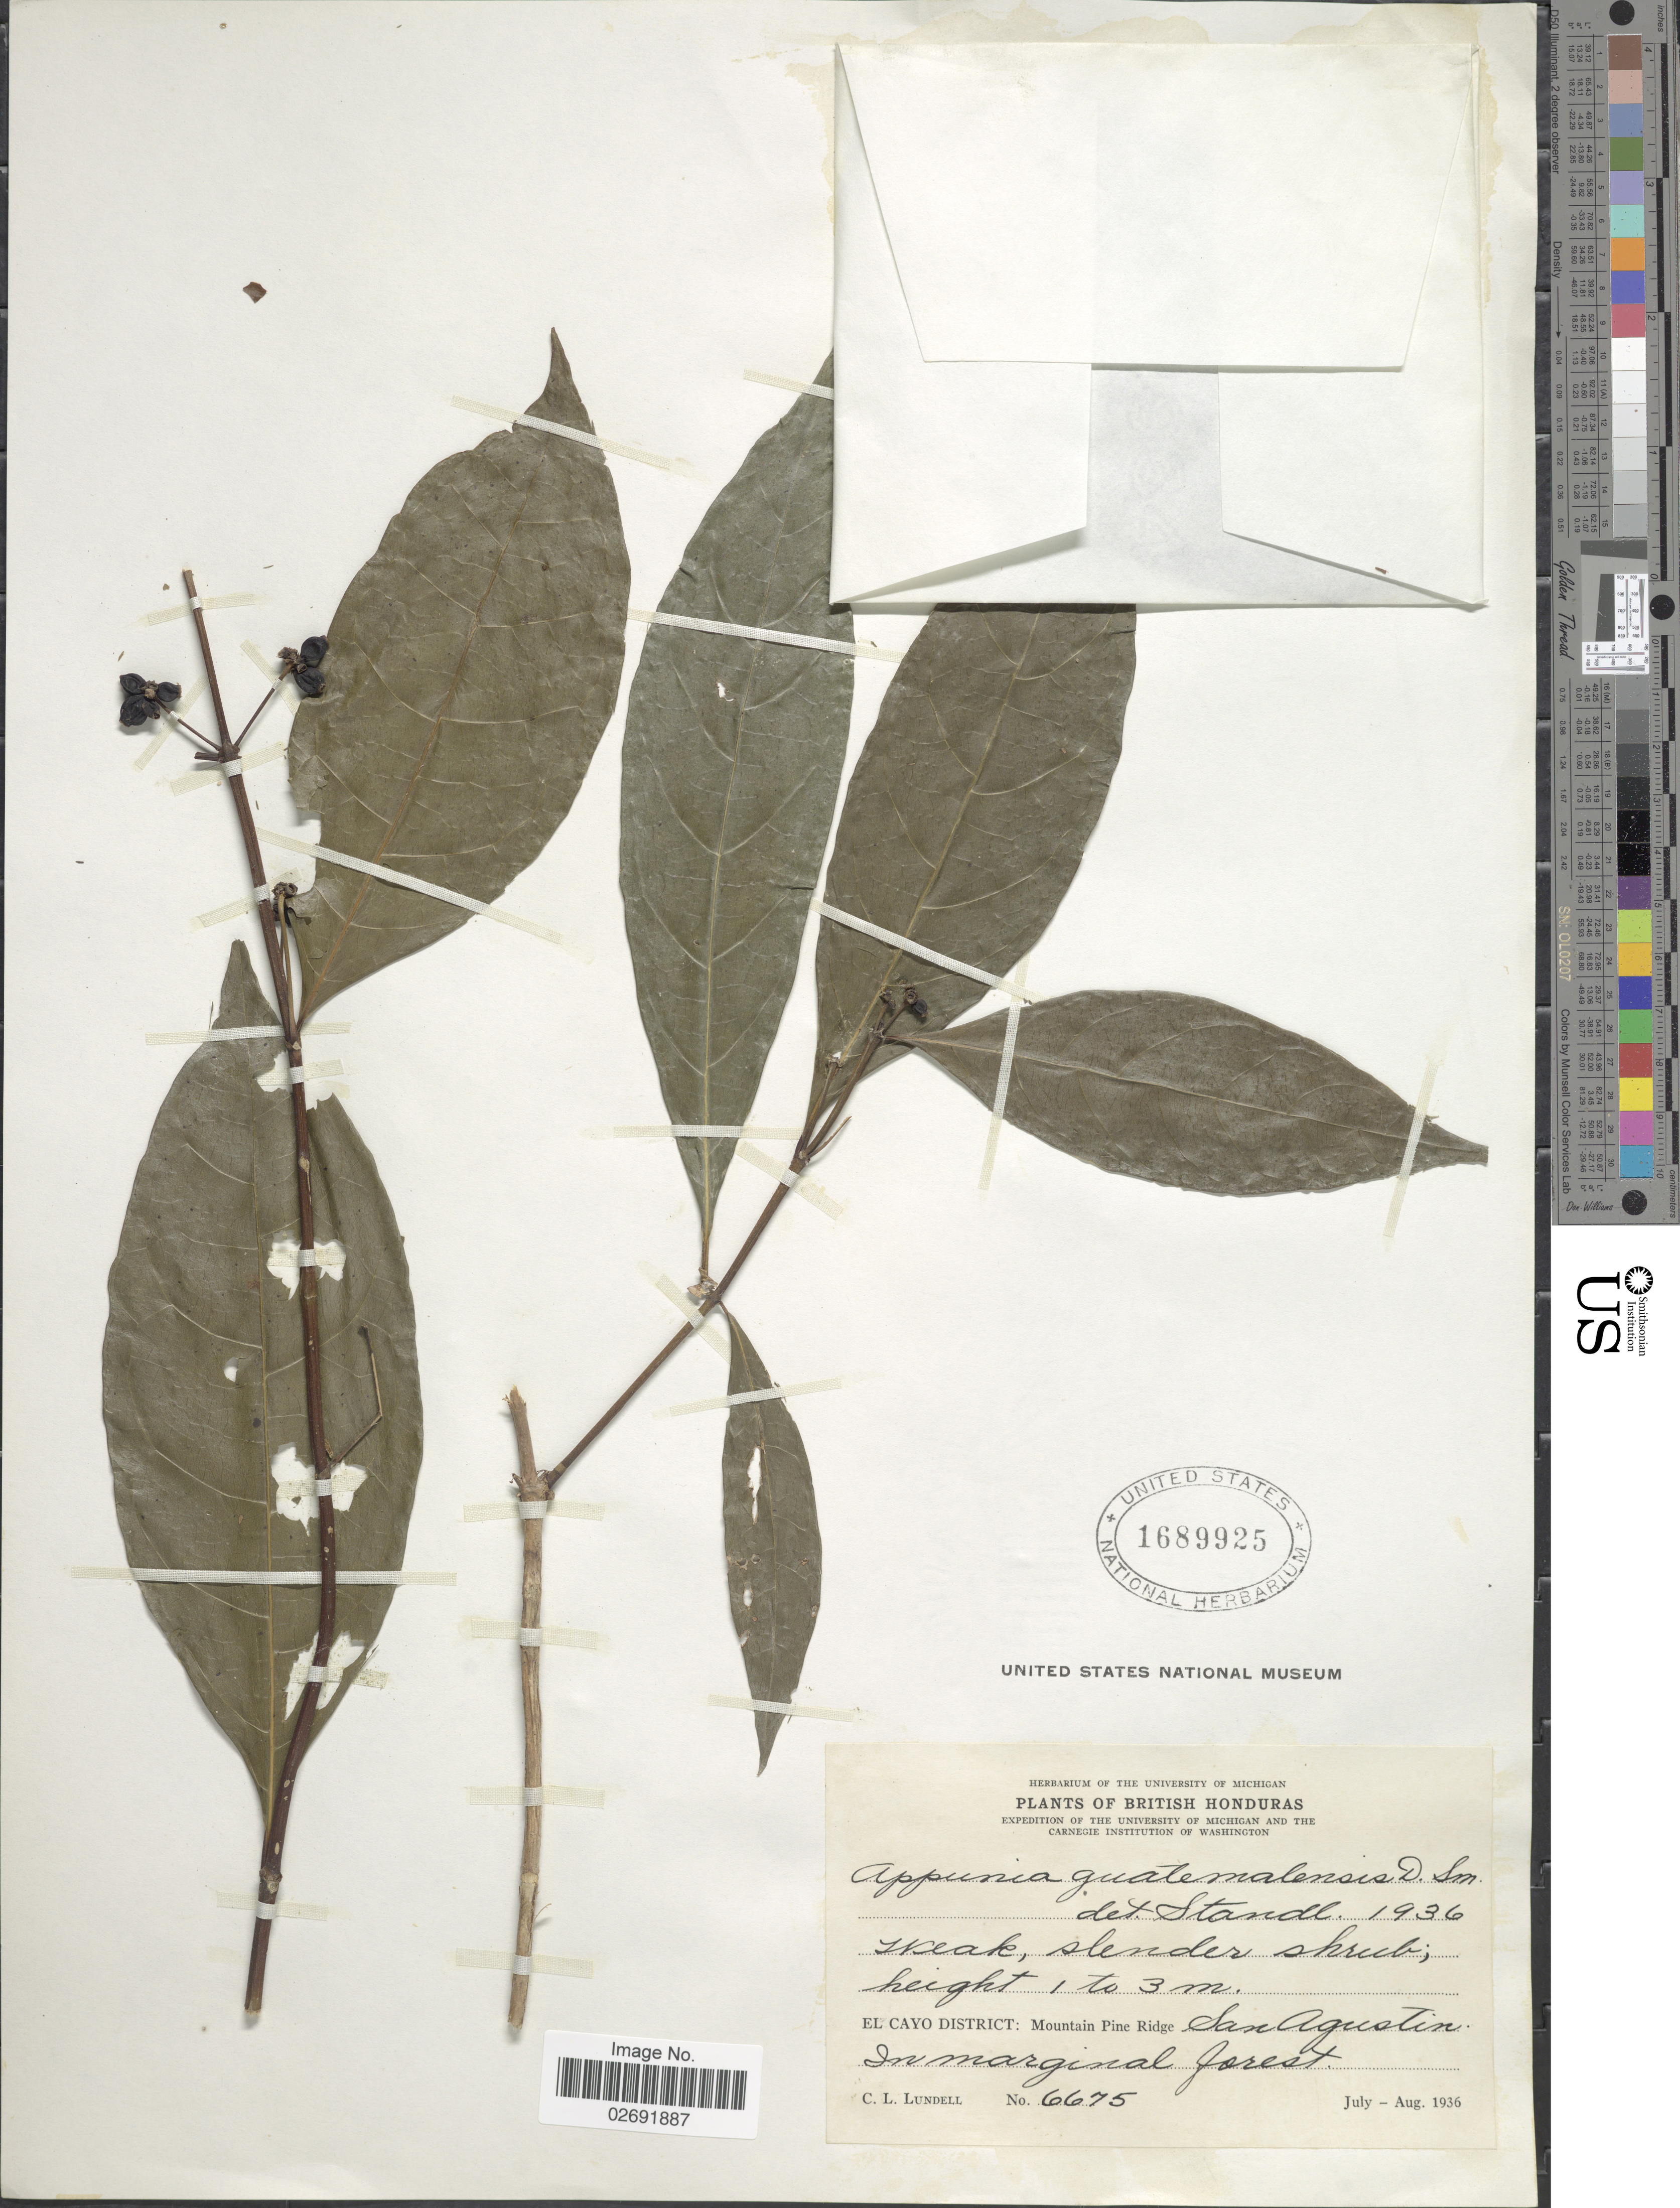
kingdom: Plantae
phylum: Tracheophyta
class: Magnoliopsida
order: Gentianales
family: Rubiaceae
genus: Appunia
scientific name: Appunia guatemalensis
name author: Donn. Sm.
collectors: C. L. Lundell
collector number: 6675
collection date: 1936-07/1936-08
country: Belize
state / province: Cayo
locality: British Honduras, El Cayo: Mountain Pine Ridge San Agustin. In marginal forest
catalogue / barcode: US 1689925